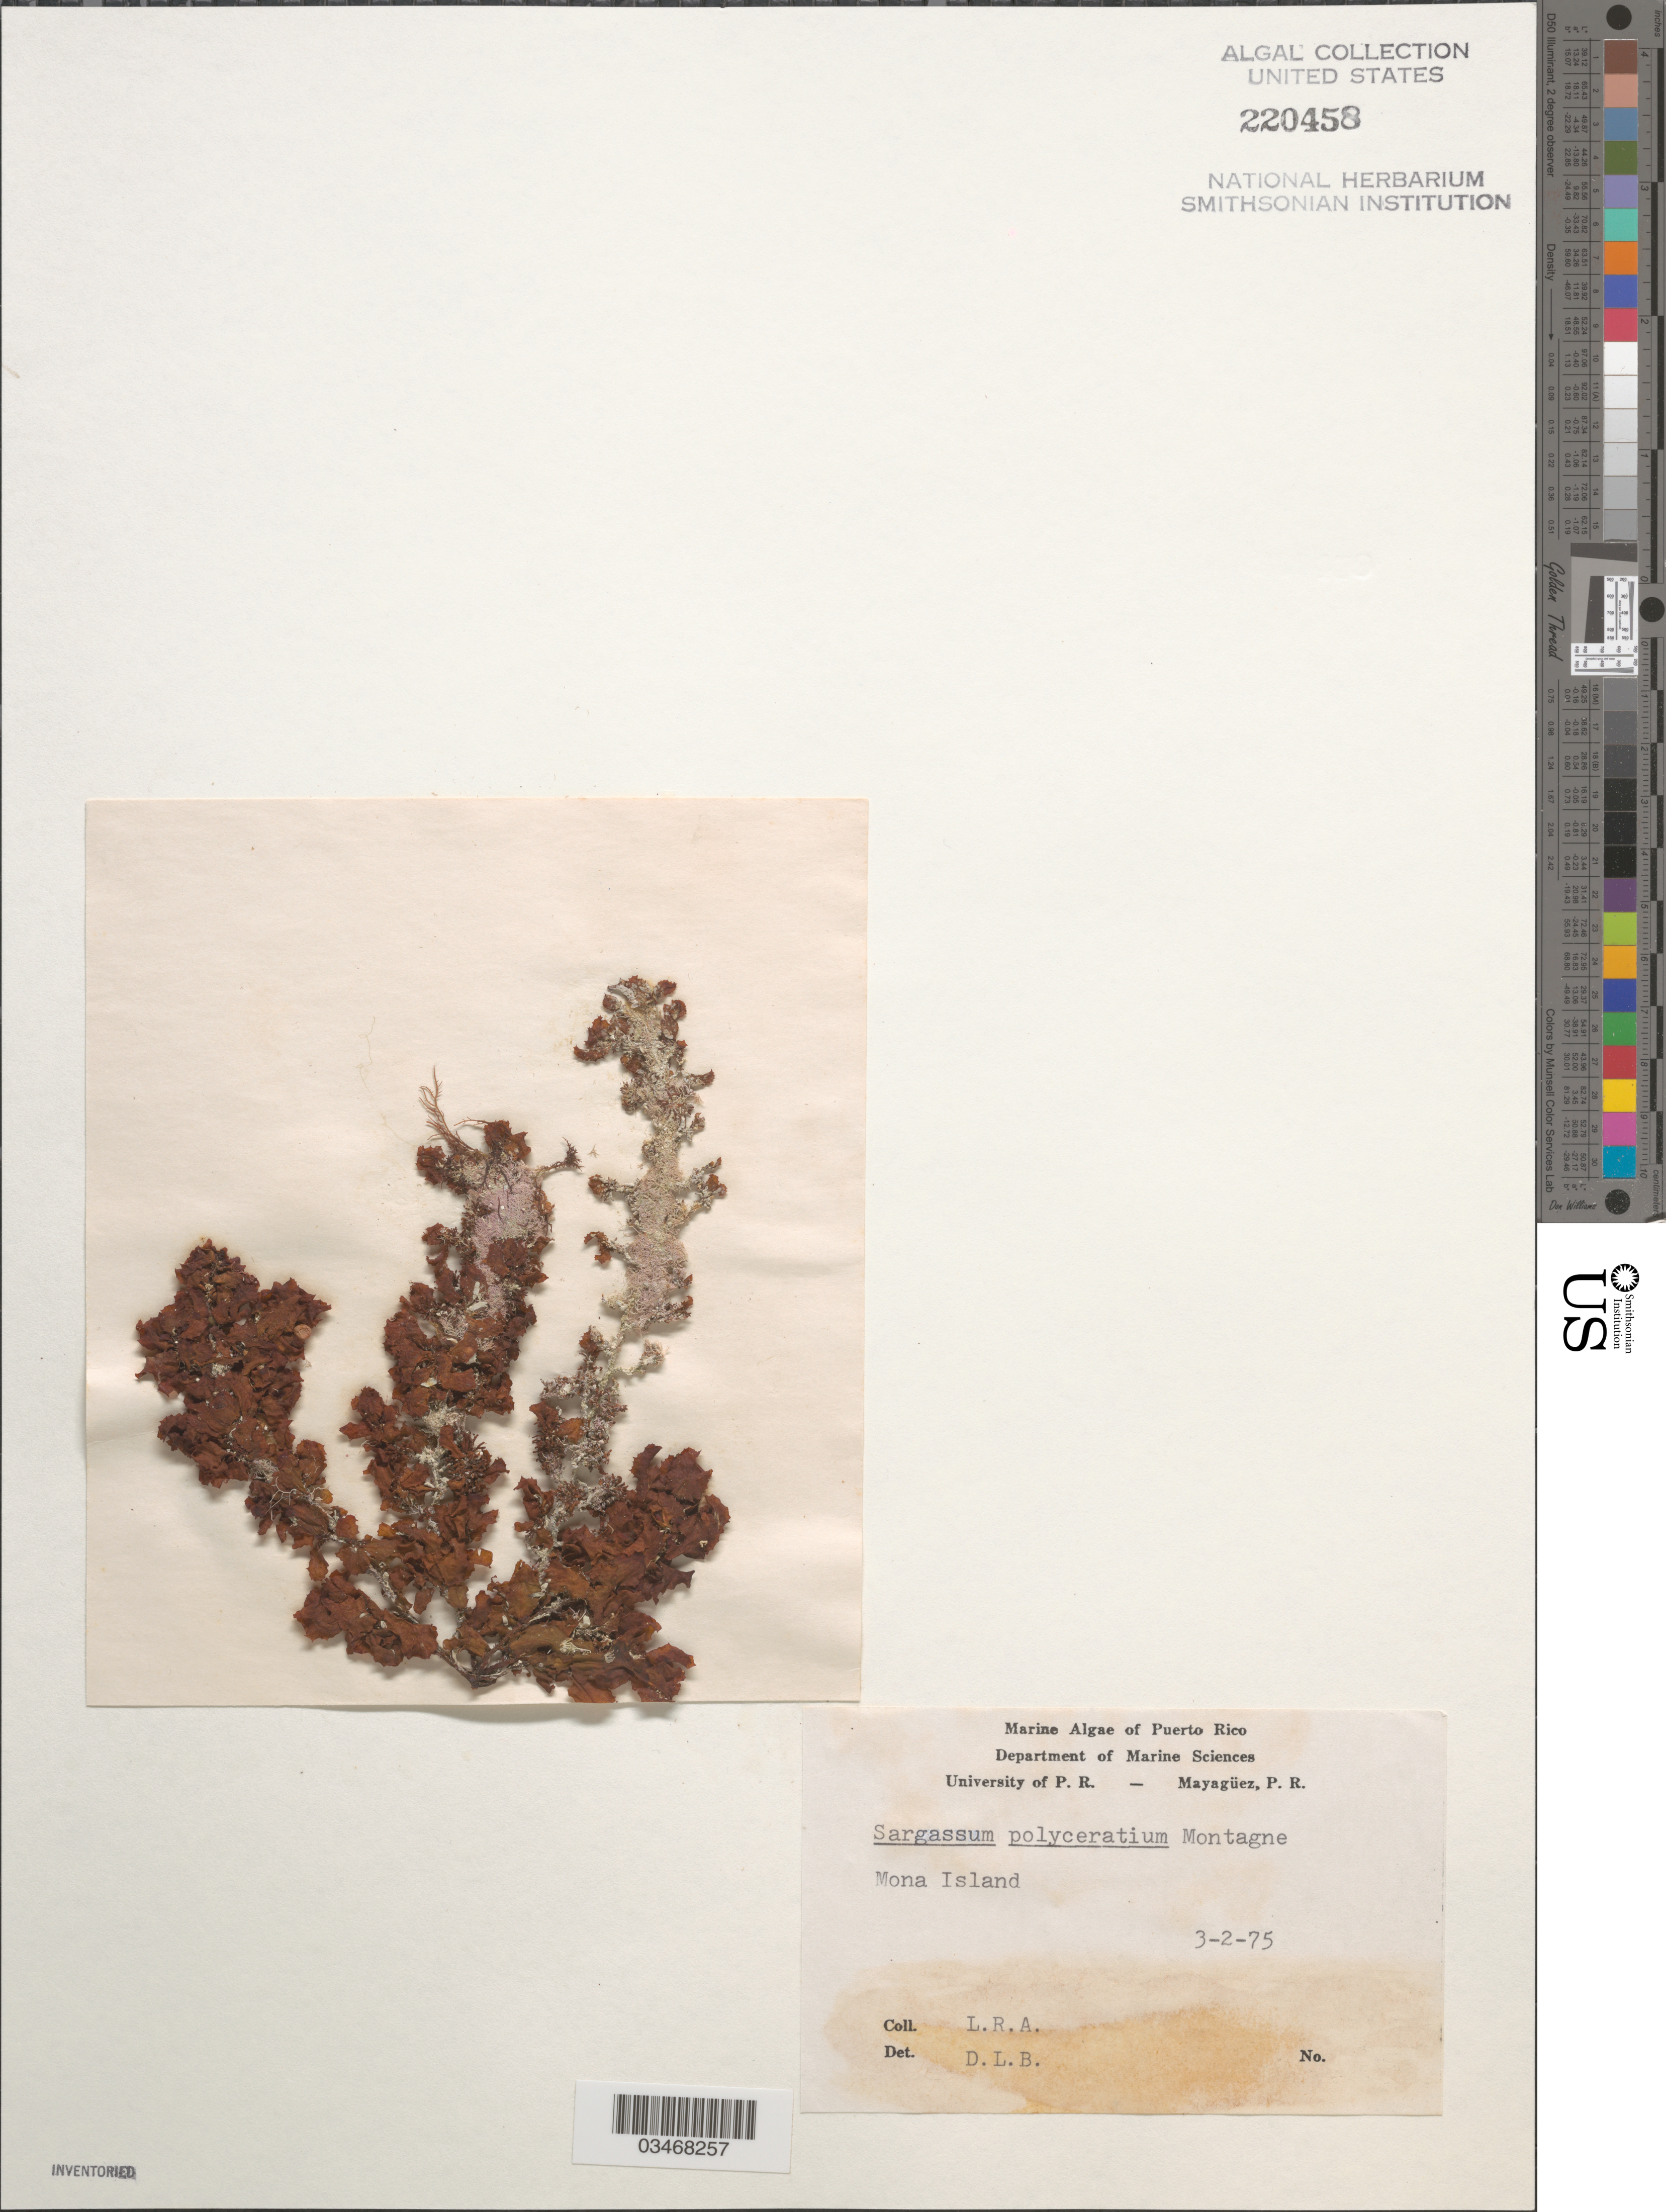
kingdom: Chromista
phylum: Ochrophyta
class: Phaeophyceae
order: Fucales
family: Sargassaceae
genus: Sargassum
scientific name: Sargassum polyceratium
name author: Mont.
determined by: Ballantine, D. L.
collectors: L. Almodovar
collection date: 1975-03-02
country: Puerto Rico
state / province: Mayagüez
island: Mona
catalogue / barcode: US 220458